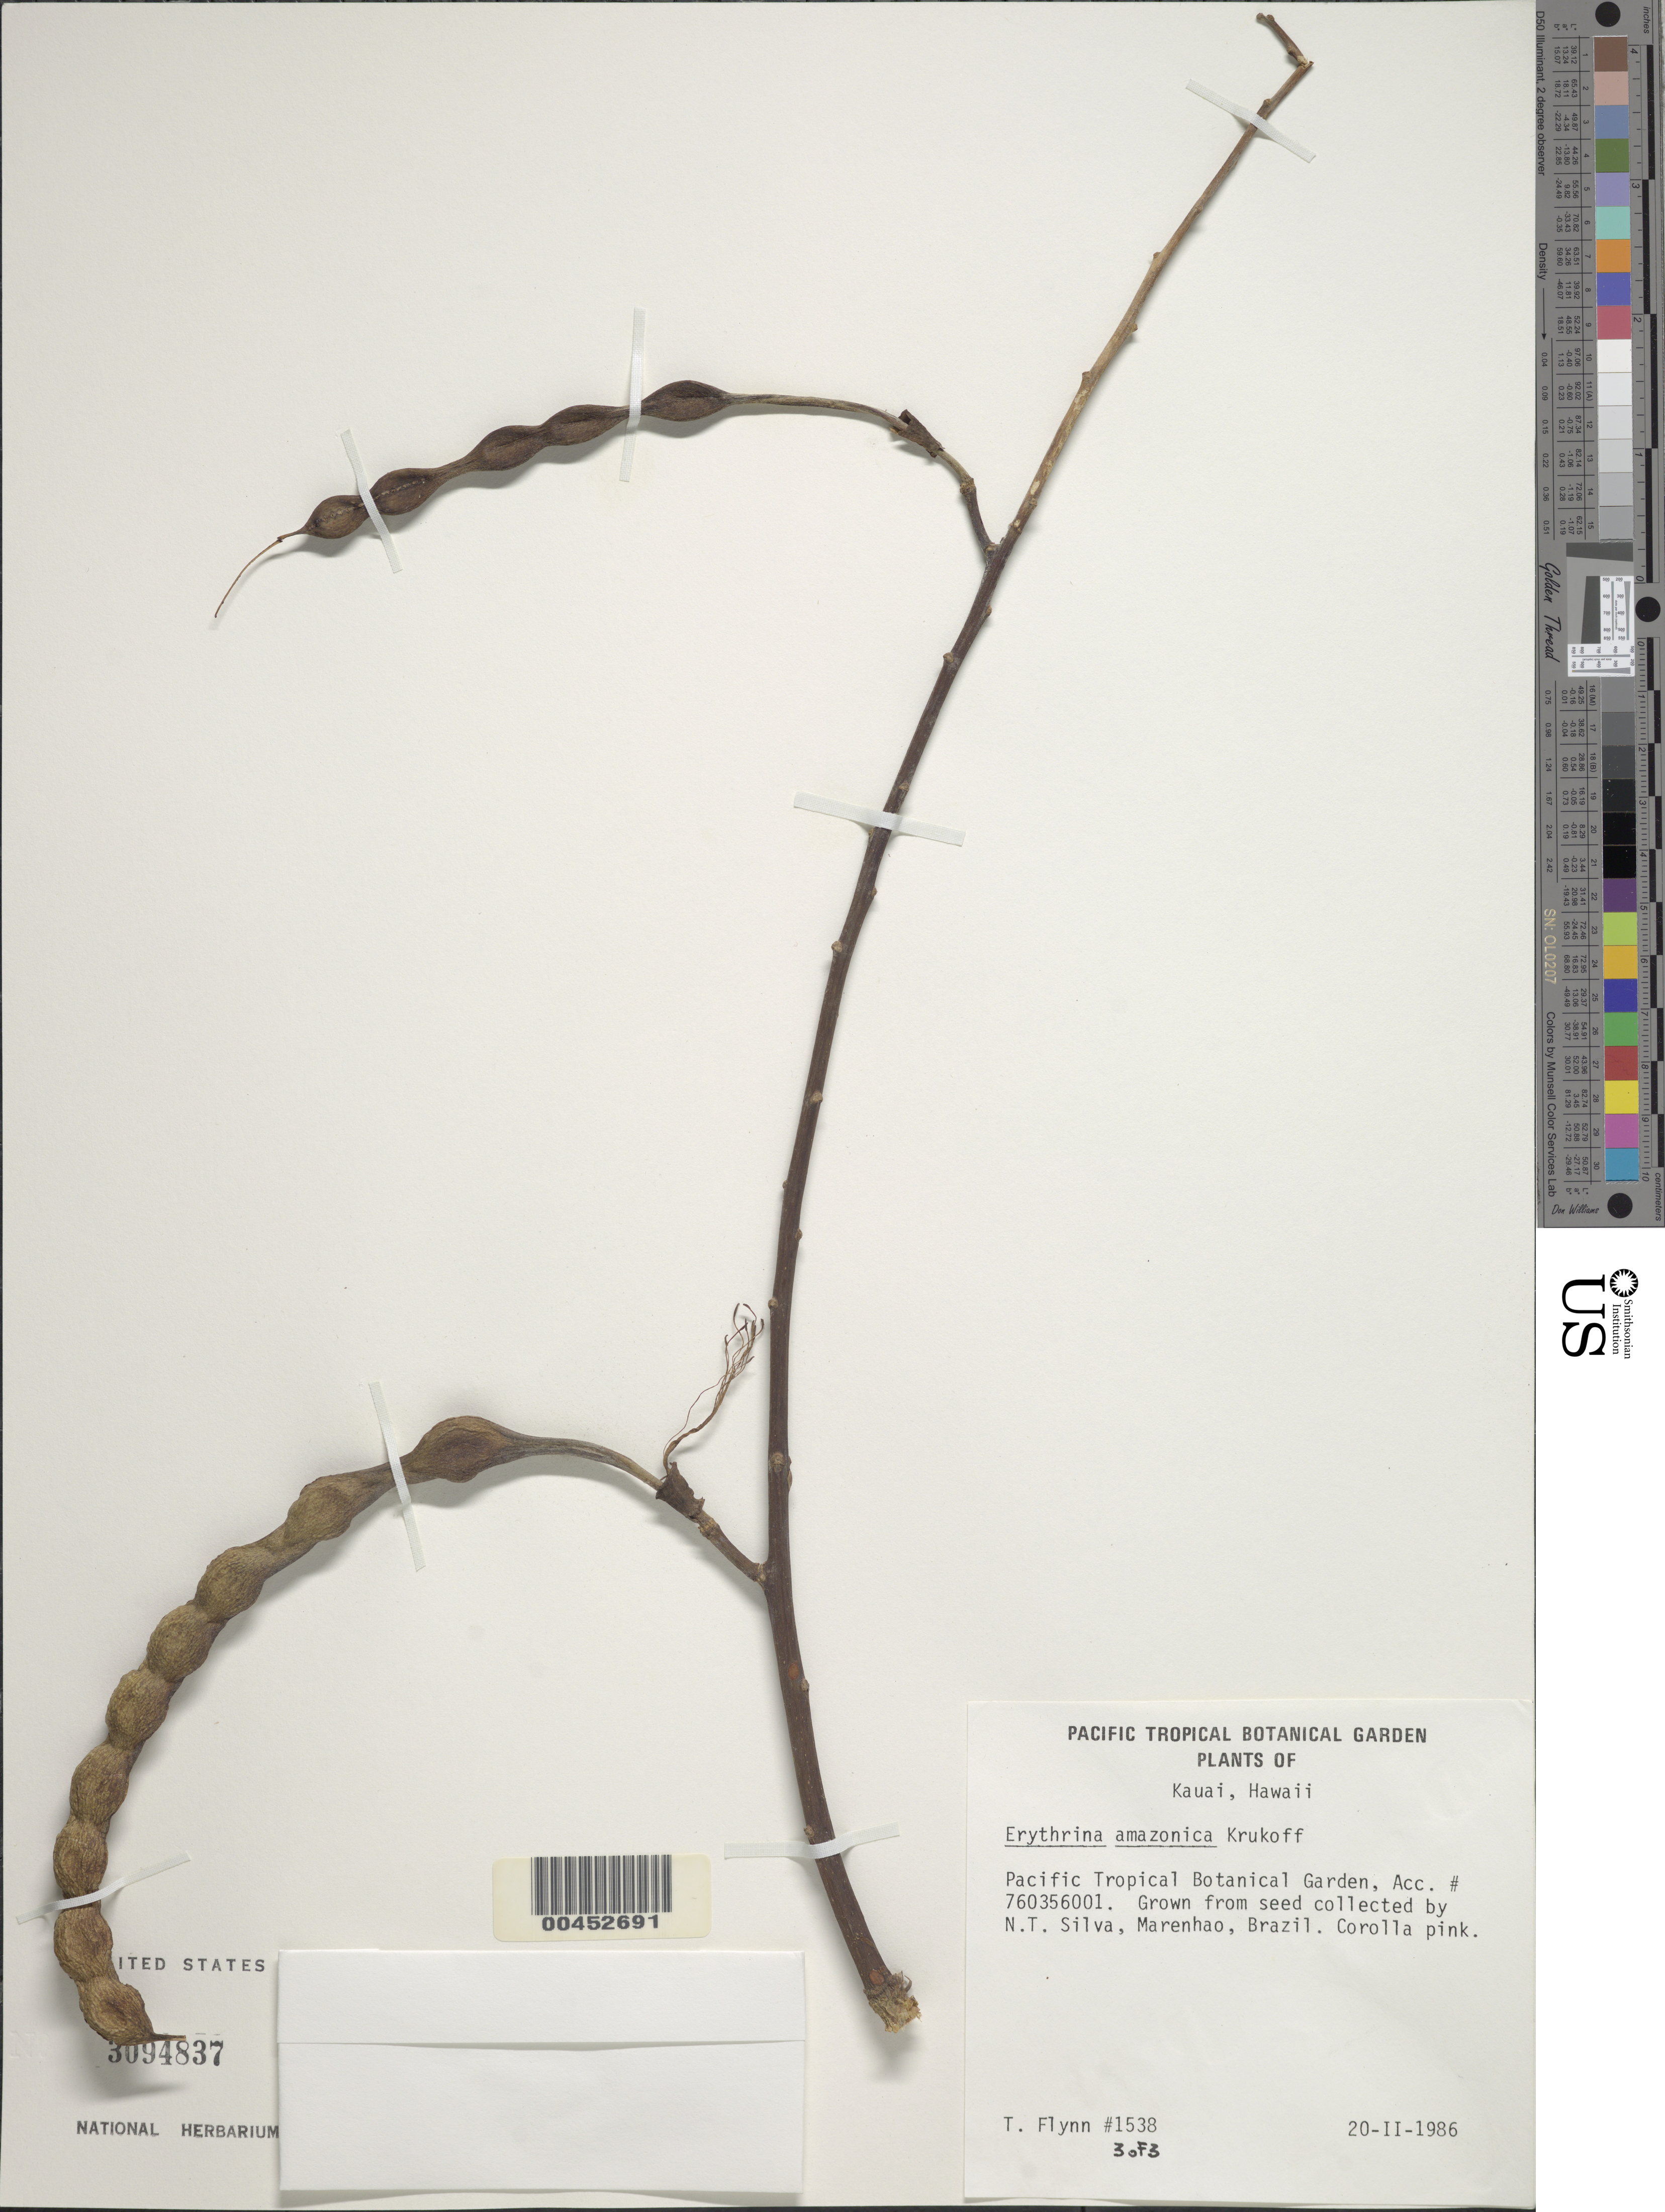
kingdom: Plantae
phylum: Tracheophyta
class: Magnoliopsida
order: Fabales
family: Fabaceae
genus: Erythrina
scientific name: Erythrina amazonica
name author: Kruk.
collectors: T. W. Flynn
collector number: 1538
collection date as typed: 20 Feb 1986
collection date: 1986-02-20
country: United States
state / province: Hawaii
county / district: Kauai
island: Kaua'i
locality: Pacific Tropical Botanical Garden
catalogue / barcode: US 3094837